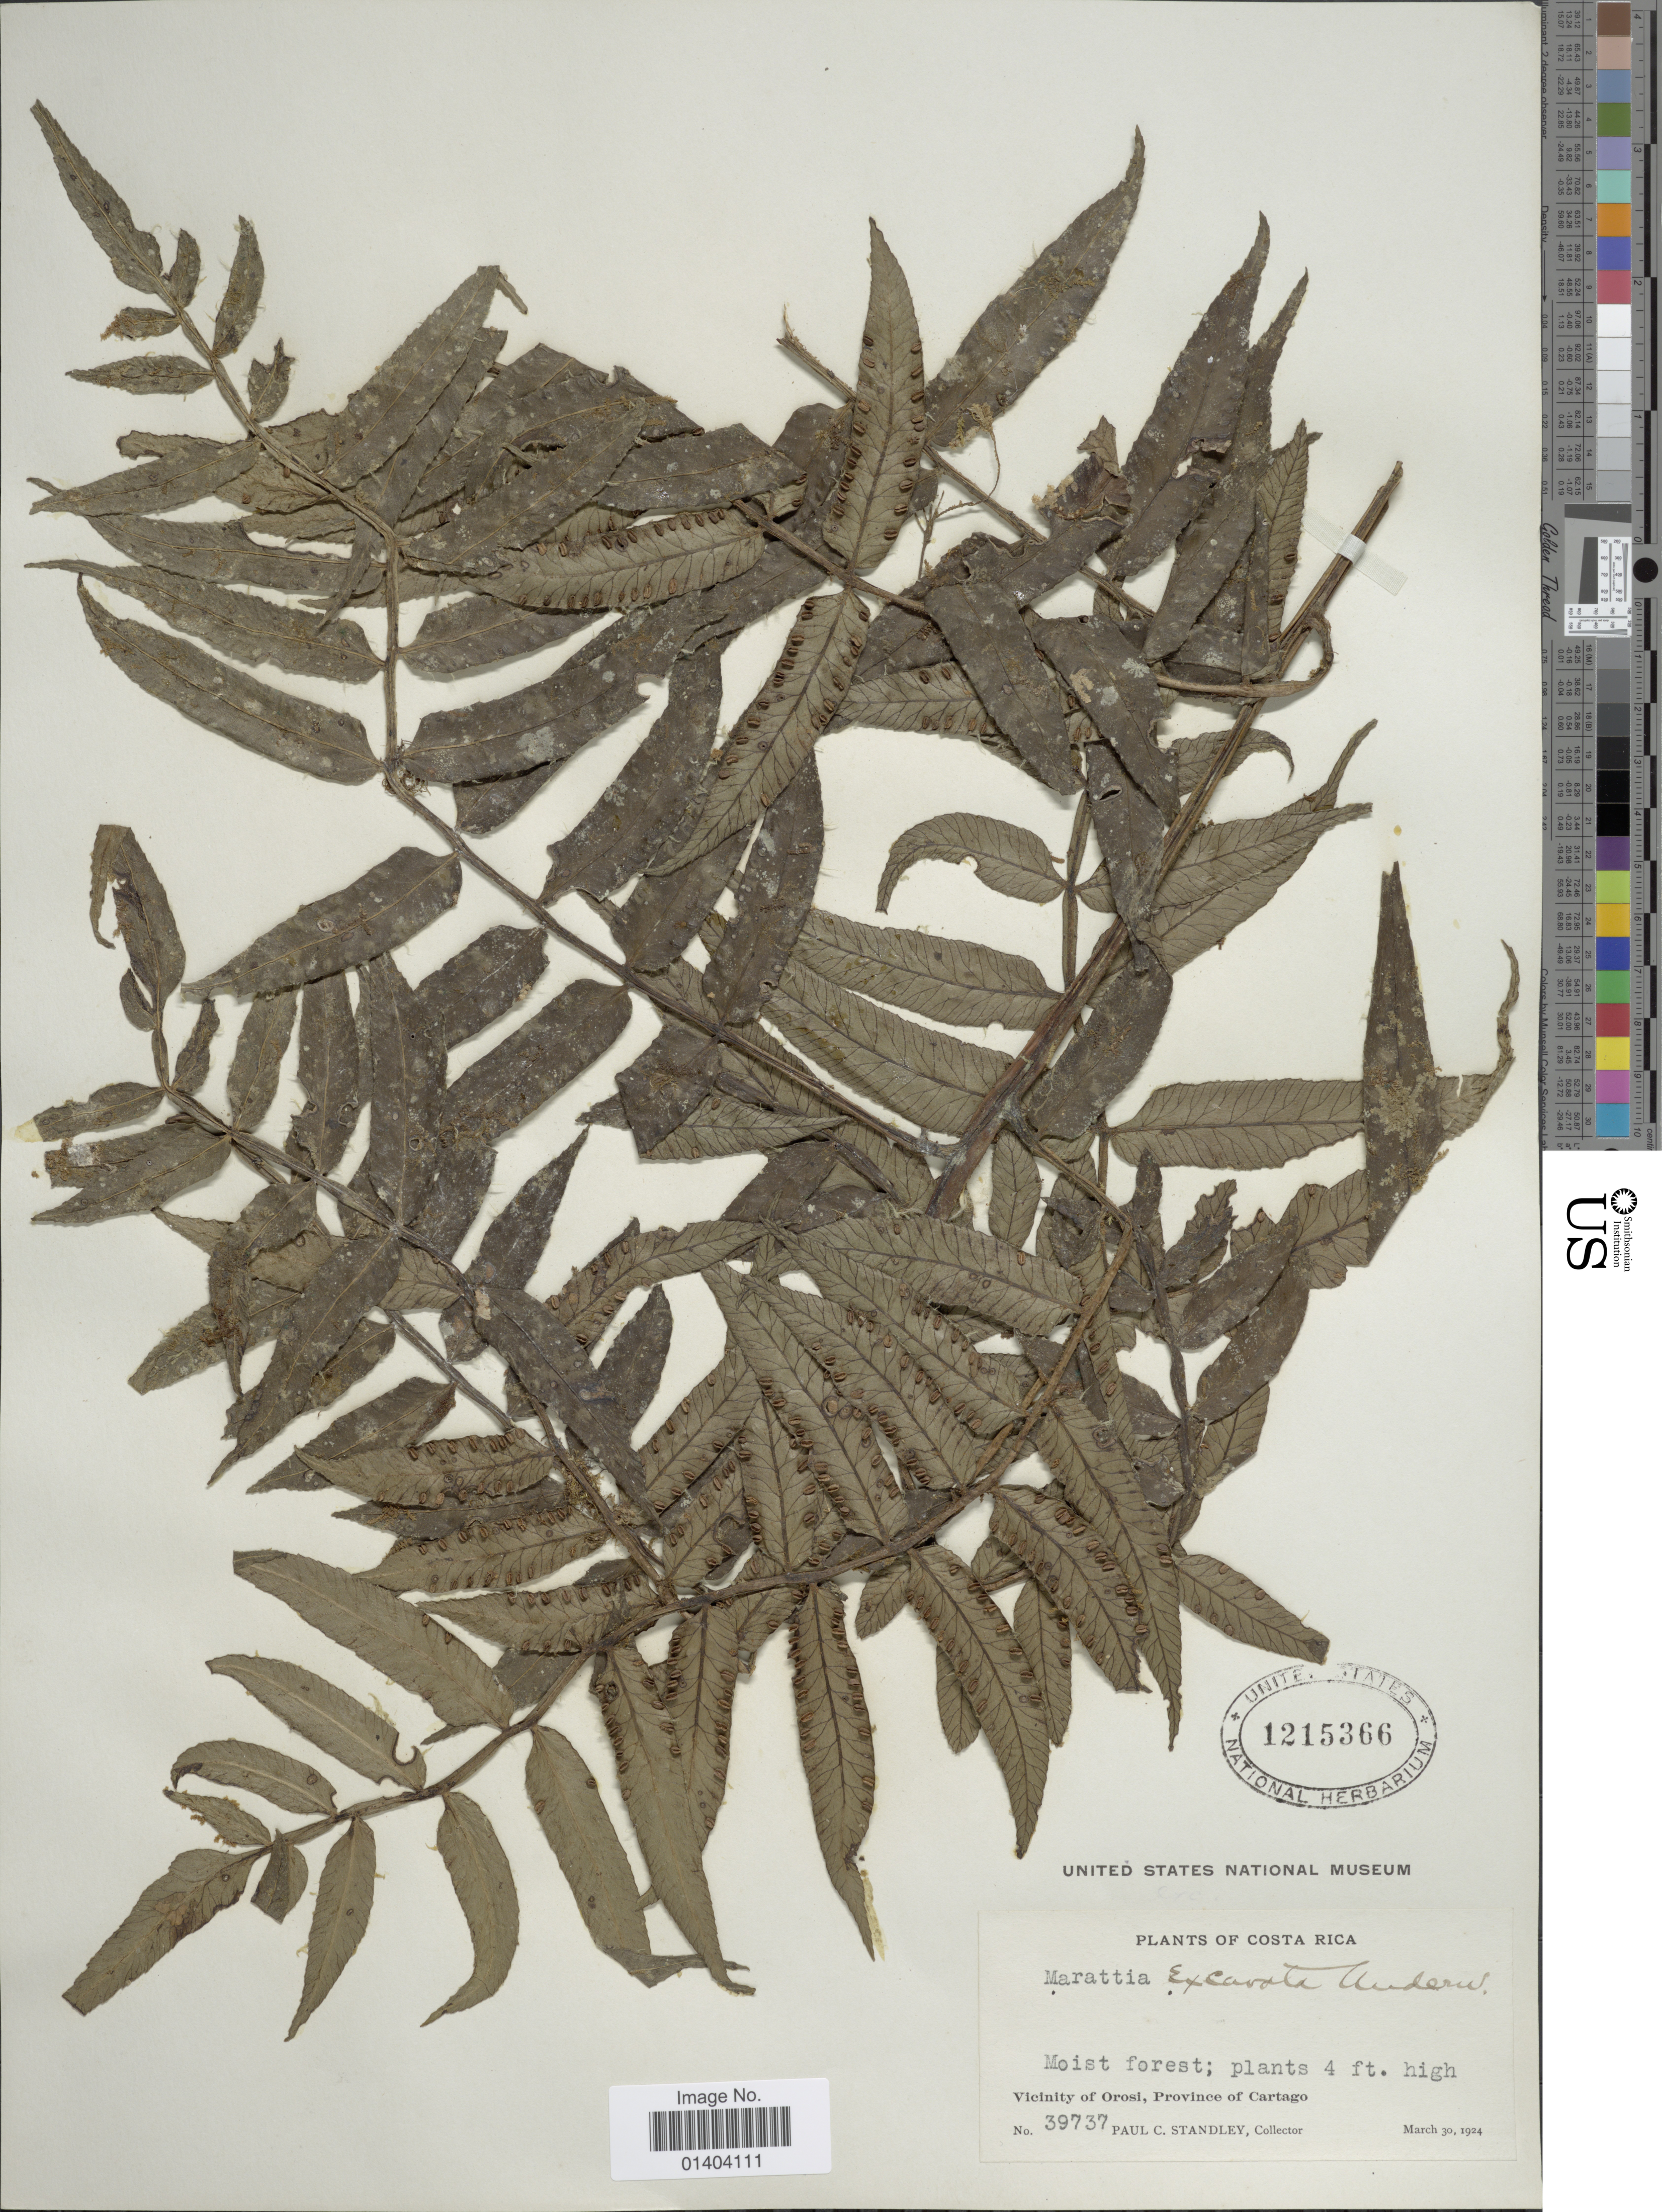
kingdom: Plantae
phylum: Tracheophyta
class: Polypodiopsida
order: Marattiales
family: Marattiaceae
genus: Marattia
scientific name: Marattia interposita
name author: Christ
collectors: P. C. Standley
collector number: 39737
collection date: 1924-03-30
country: Costa Rica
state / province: Cartago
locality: Vicinity of Orosi, province of Cartago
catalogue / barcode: US 1215366